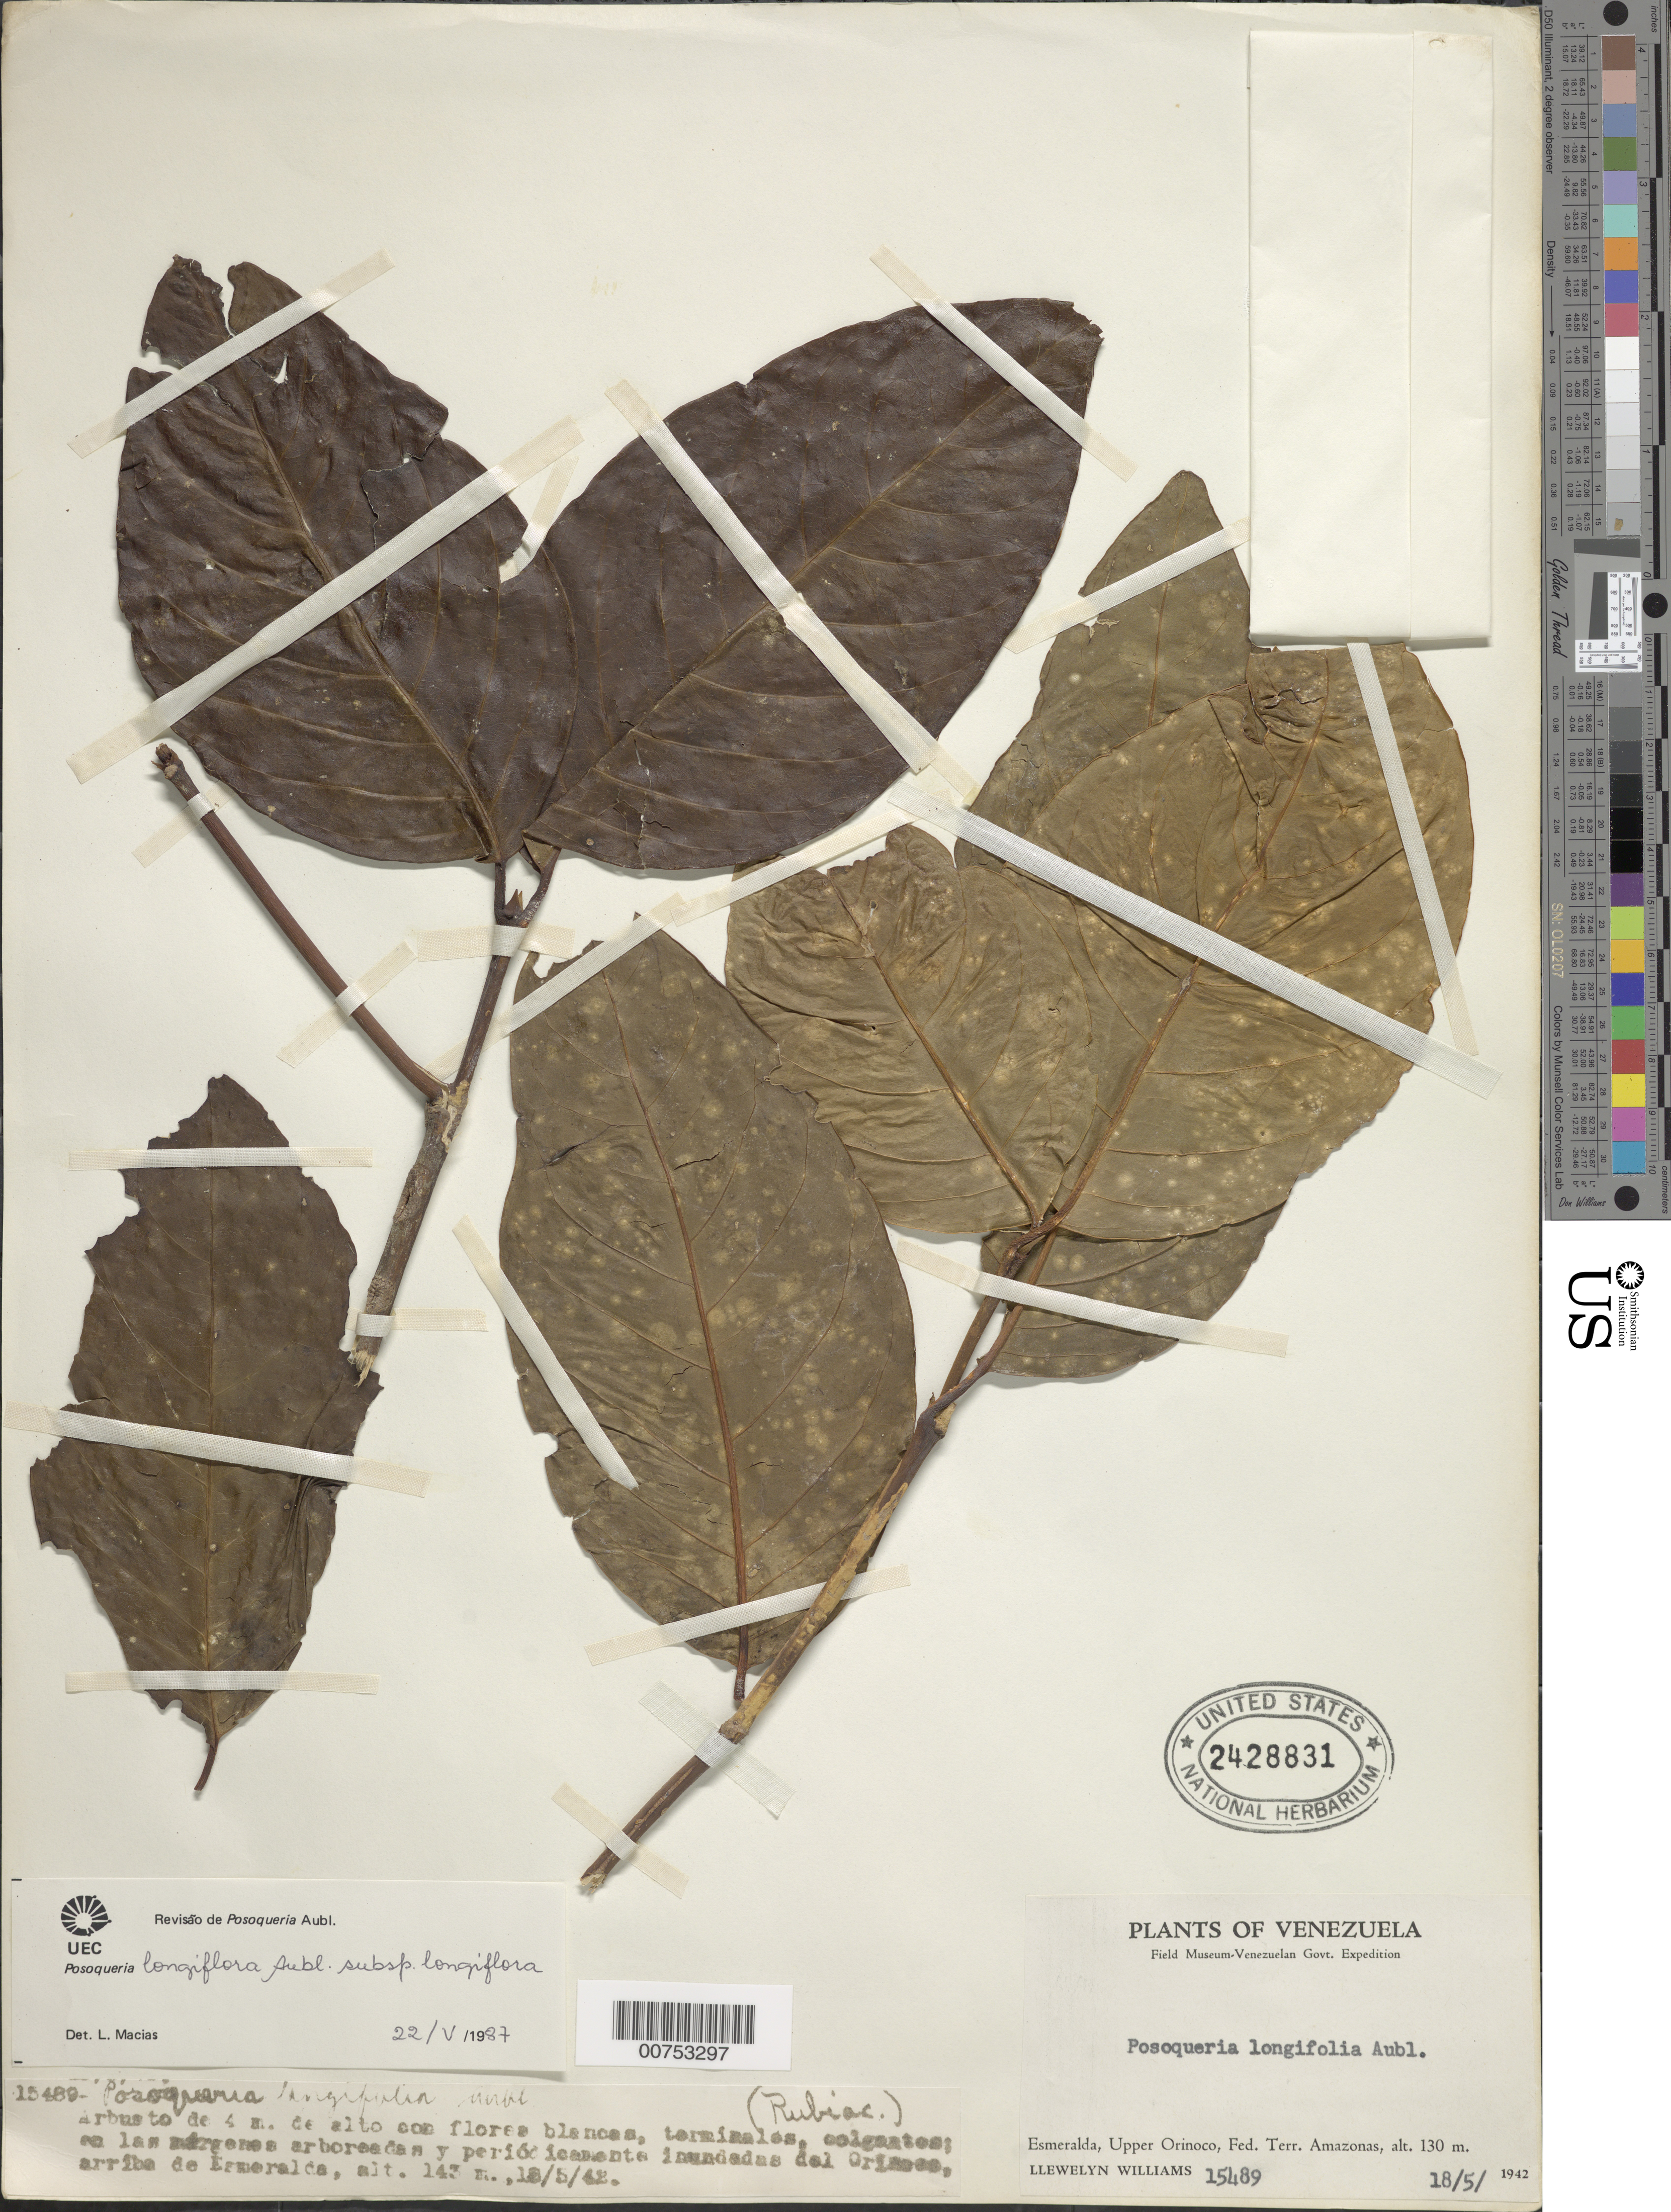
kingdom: Plantae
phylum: Tracheophyta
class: Magnoliopsida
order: Gentianales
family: Rubiaceae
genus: Posoqueria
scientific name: Posoqueria longiflora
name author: Aubl.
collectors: Ll. Williams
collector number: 15489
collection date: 1942-05-18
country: Venezuela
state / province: Amazonas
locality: Esmeralda, Upper Orinoco, Fed. Terr. Amazonas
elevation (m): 130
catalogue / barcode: US 2428831